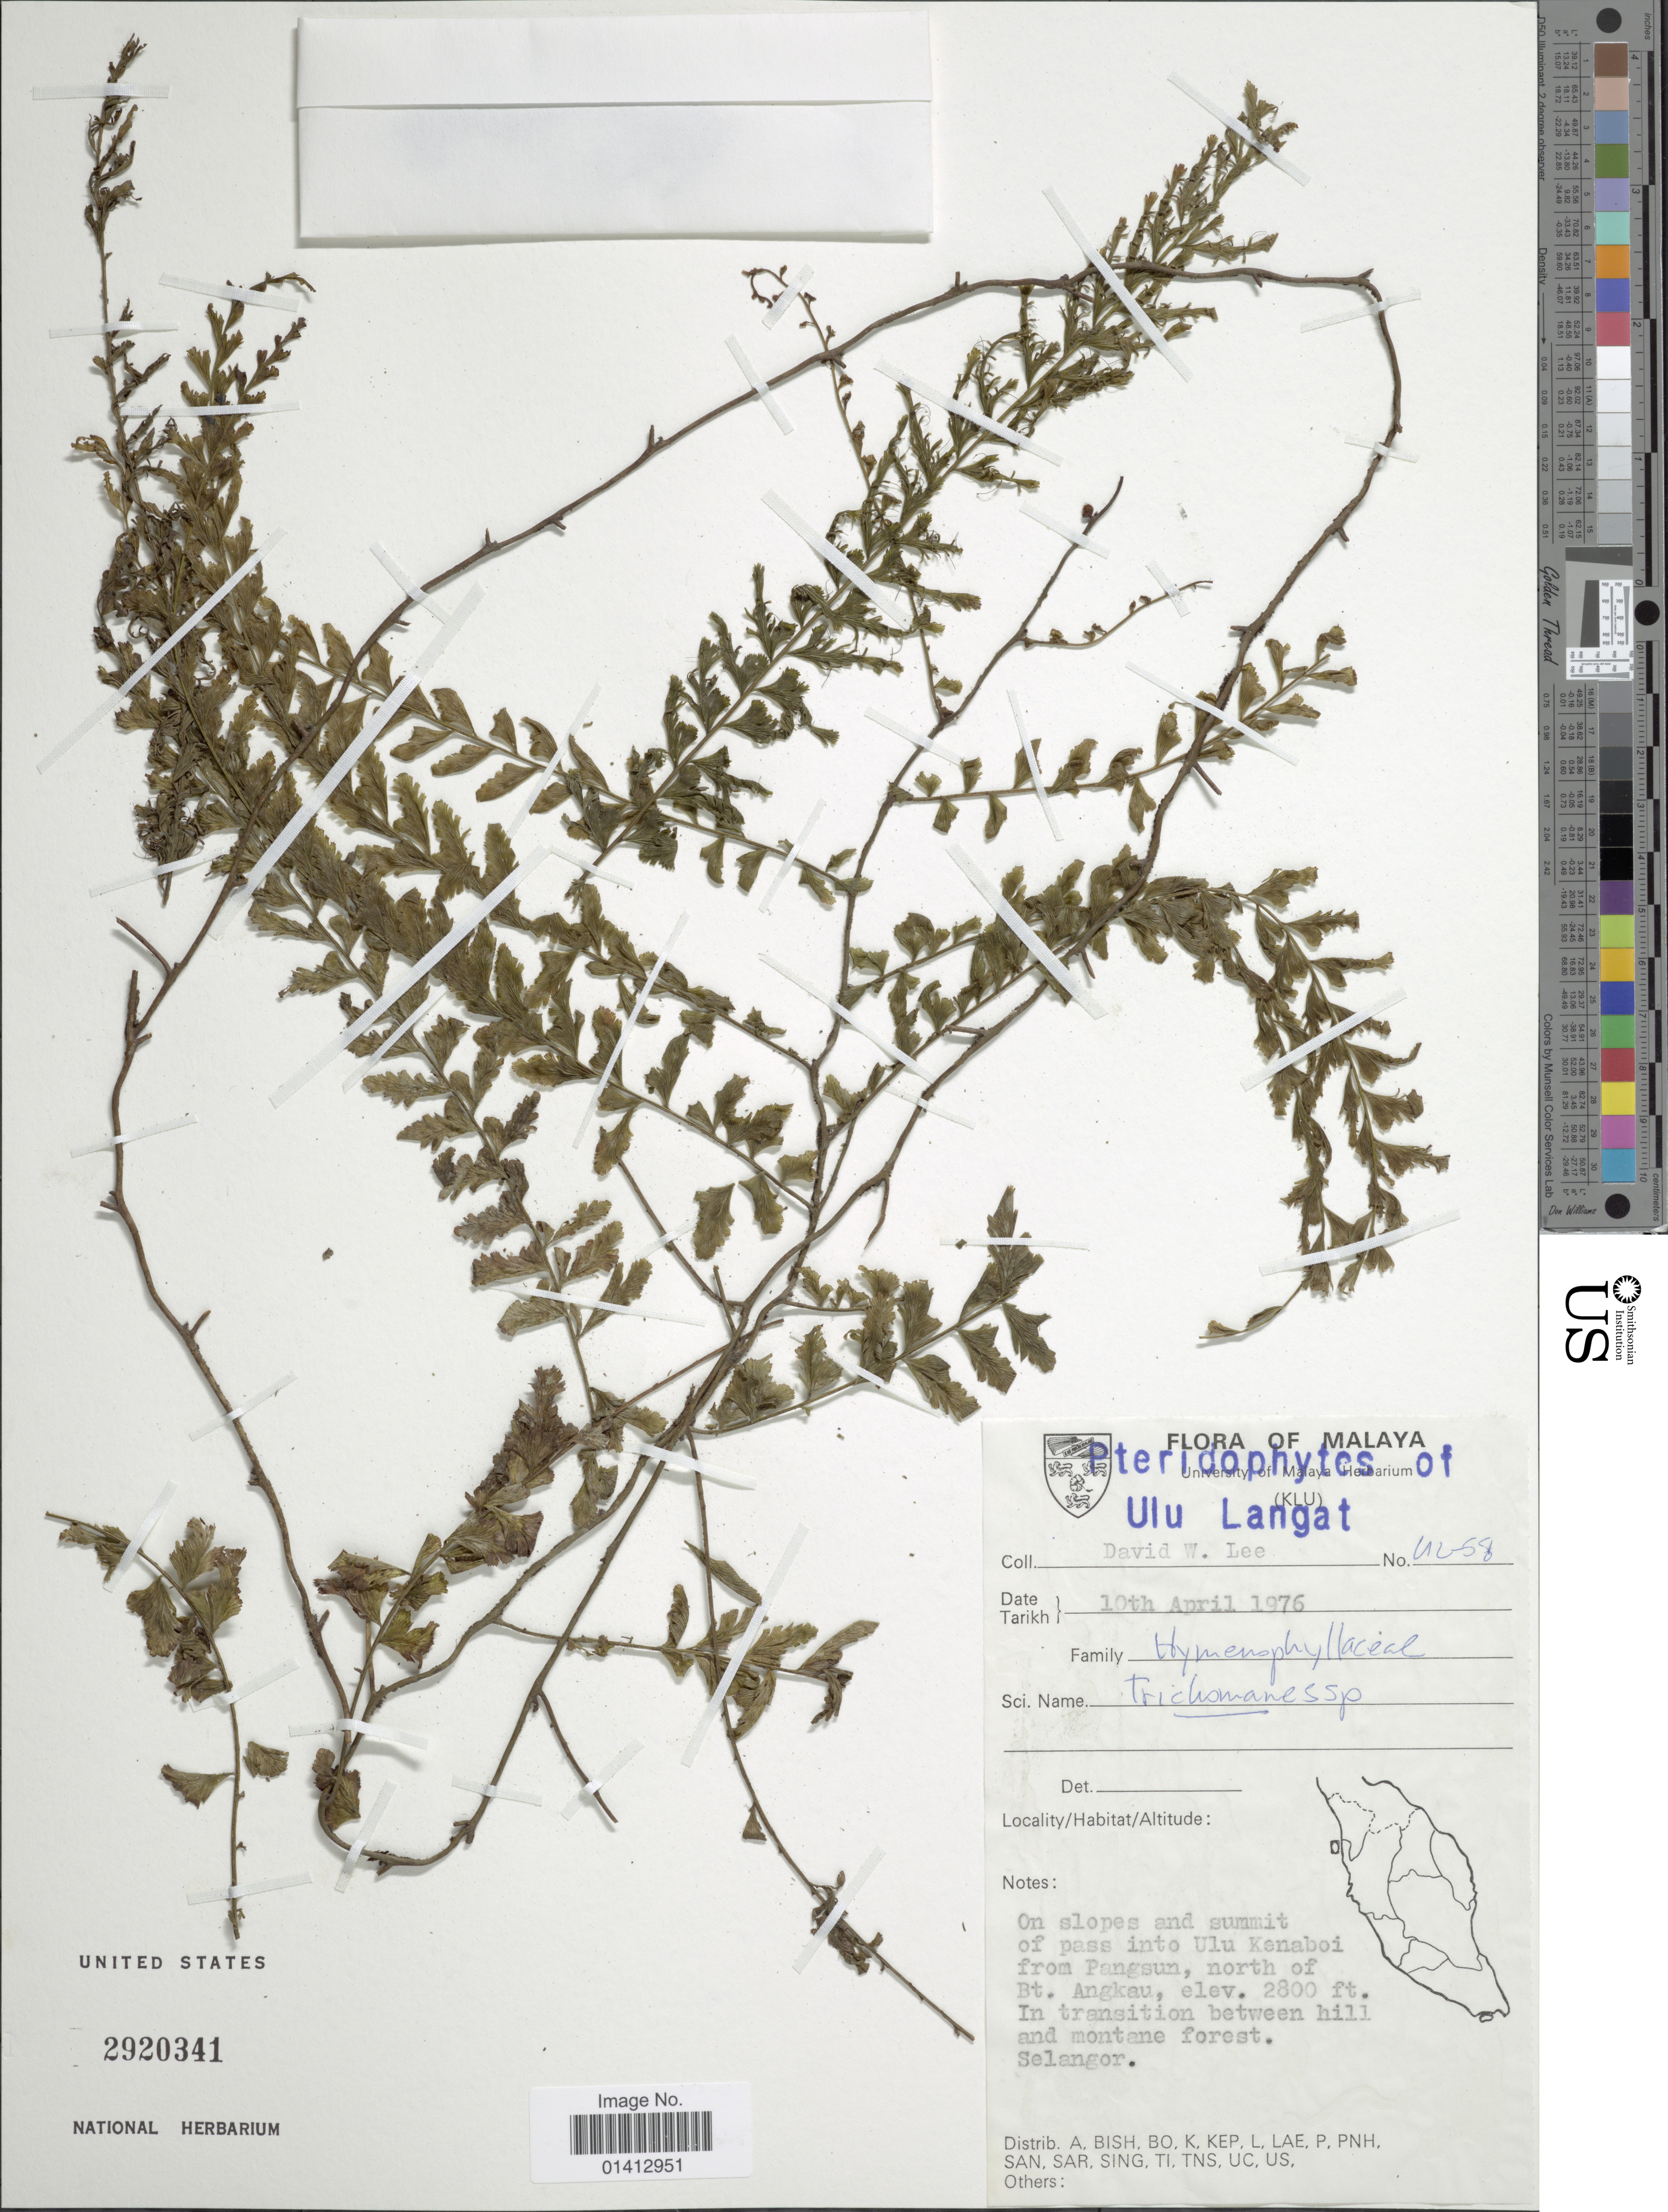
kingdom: Plantae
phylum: Tracheophyta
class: Polypodiopsida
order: Hymenophyllales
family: Hymenophyllaceae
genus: Crepidomanes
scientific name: Crepidomanes sp.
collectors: D. Lee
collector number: UL-58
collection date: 1976-04-10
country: Malaysia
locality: Malaya, Om slopes and summit of pass into Ulu Kanaboi from Pangsun, north of Bt Angkau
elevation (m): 853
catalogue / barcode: US 2920341